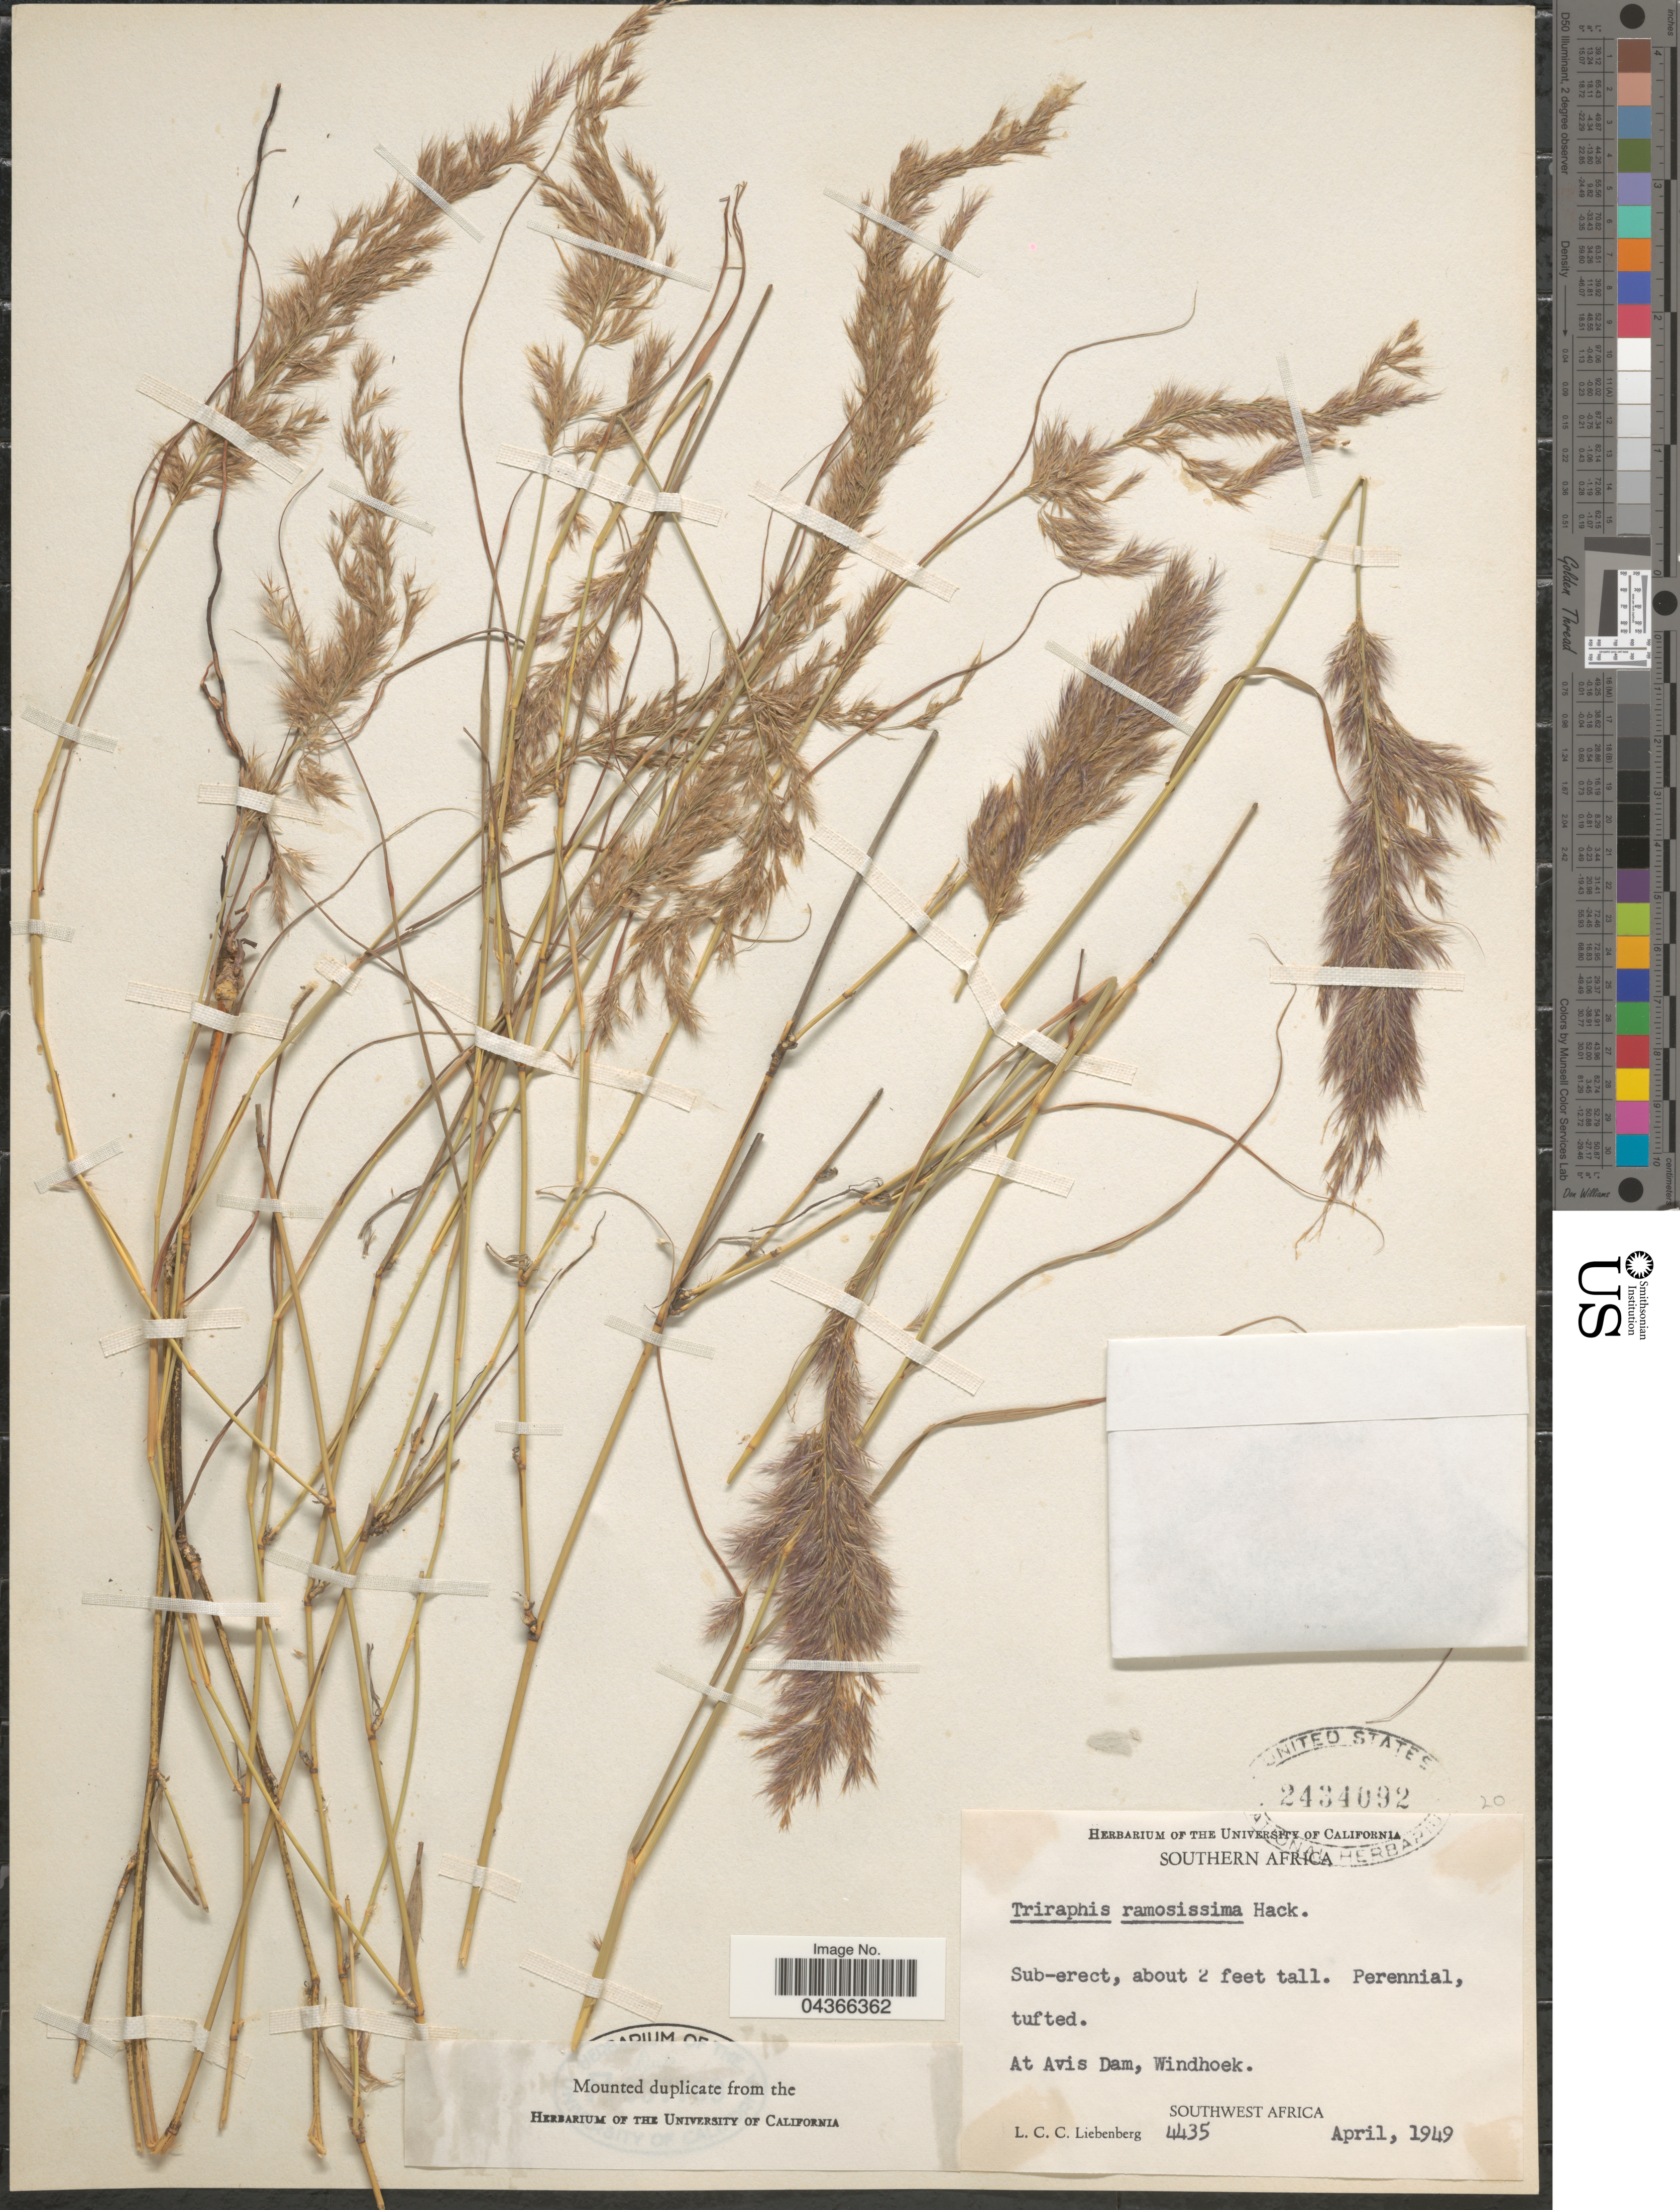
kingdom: Plantae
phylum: Tracheophyta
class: Liliopsida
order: Poales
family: Poaceae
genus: Triraphis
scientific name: Triraphis ramosissima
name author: Hack.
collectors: L. Liebenberg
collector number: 4435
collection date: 1949-04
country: Namibia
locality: Southern Africa. At Avis Dam, Windhoek. Southwest Africa.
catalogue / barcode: US 2434092